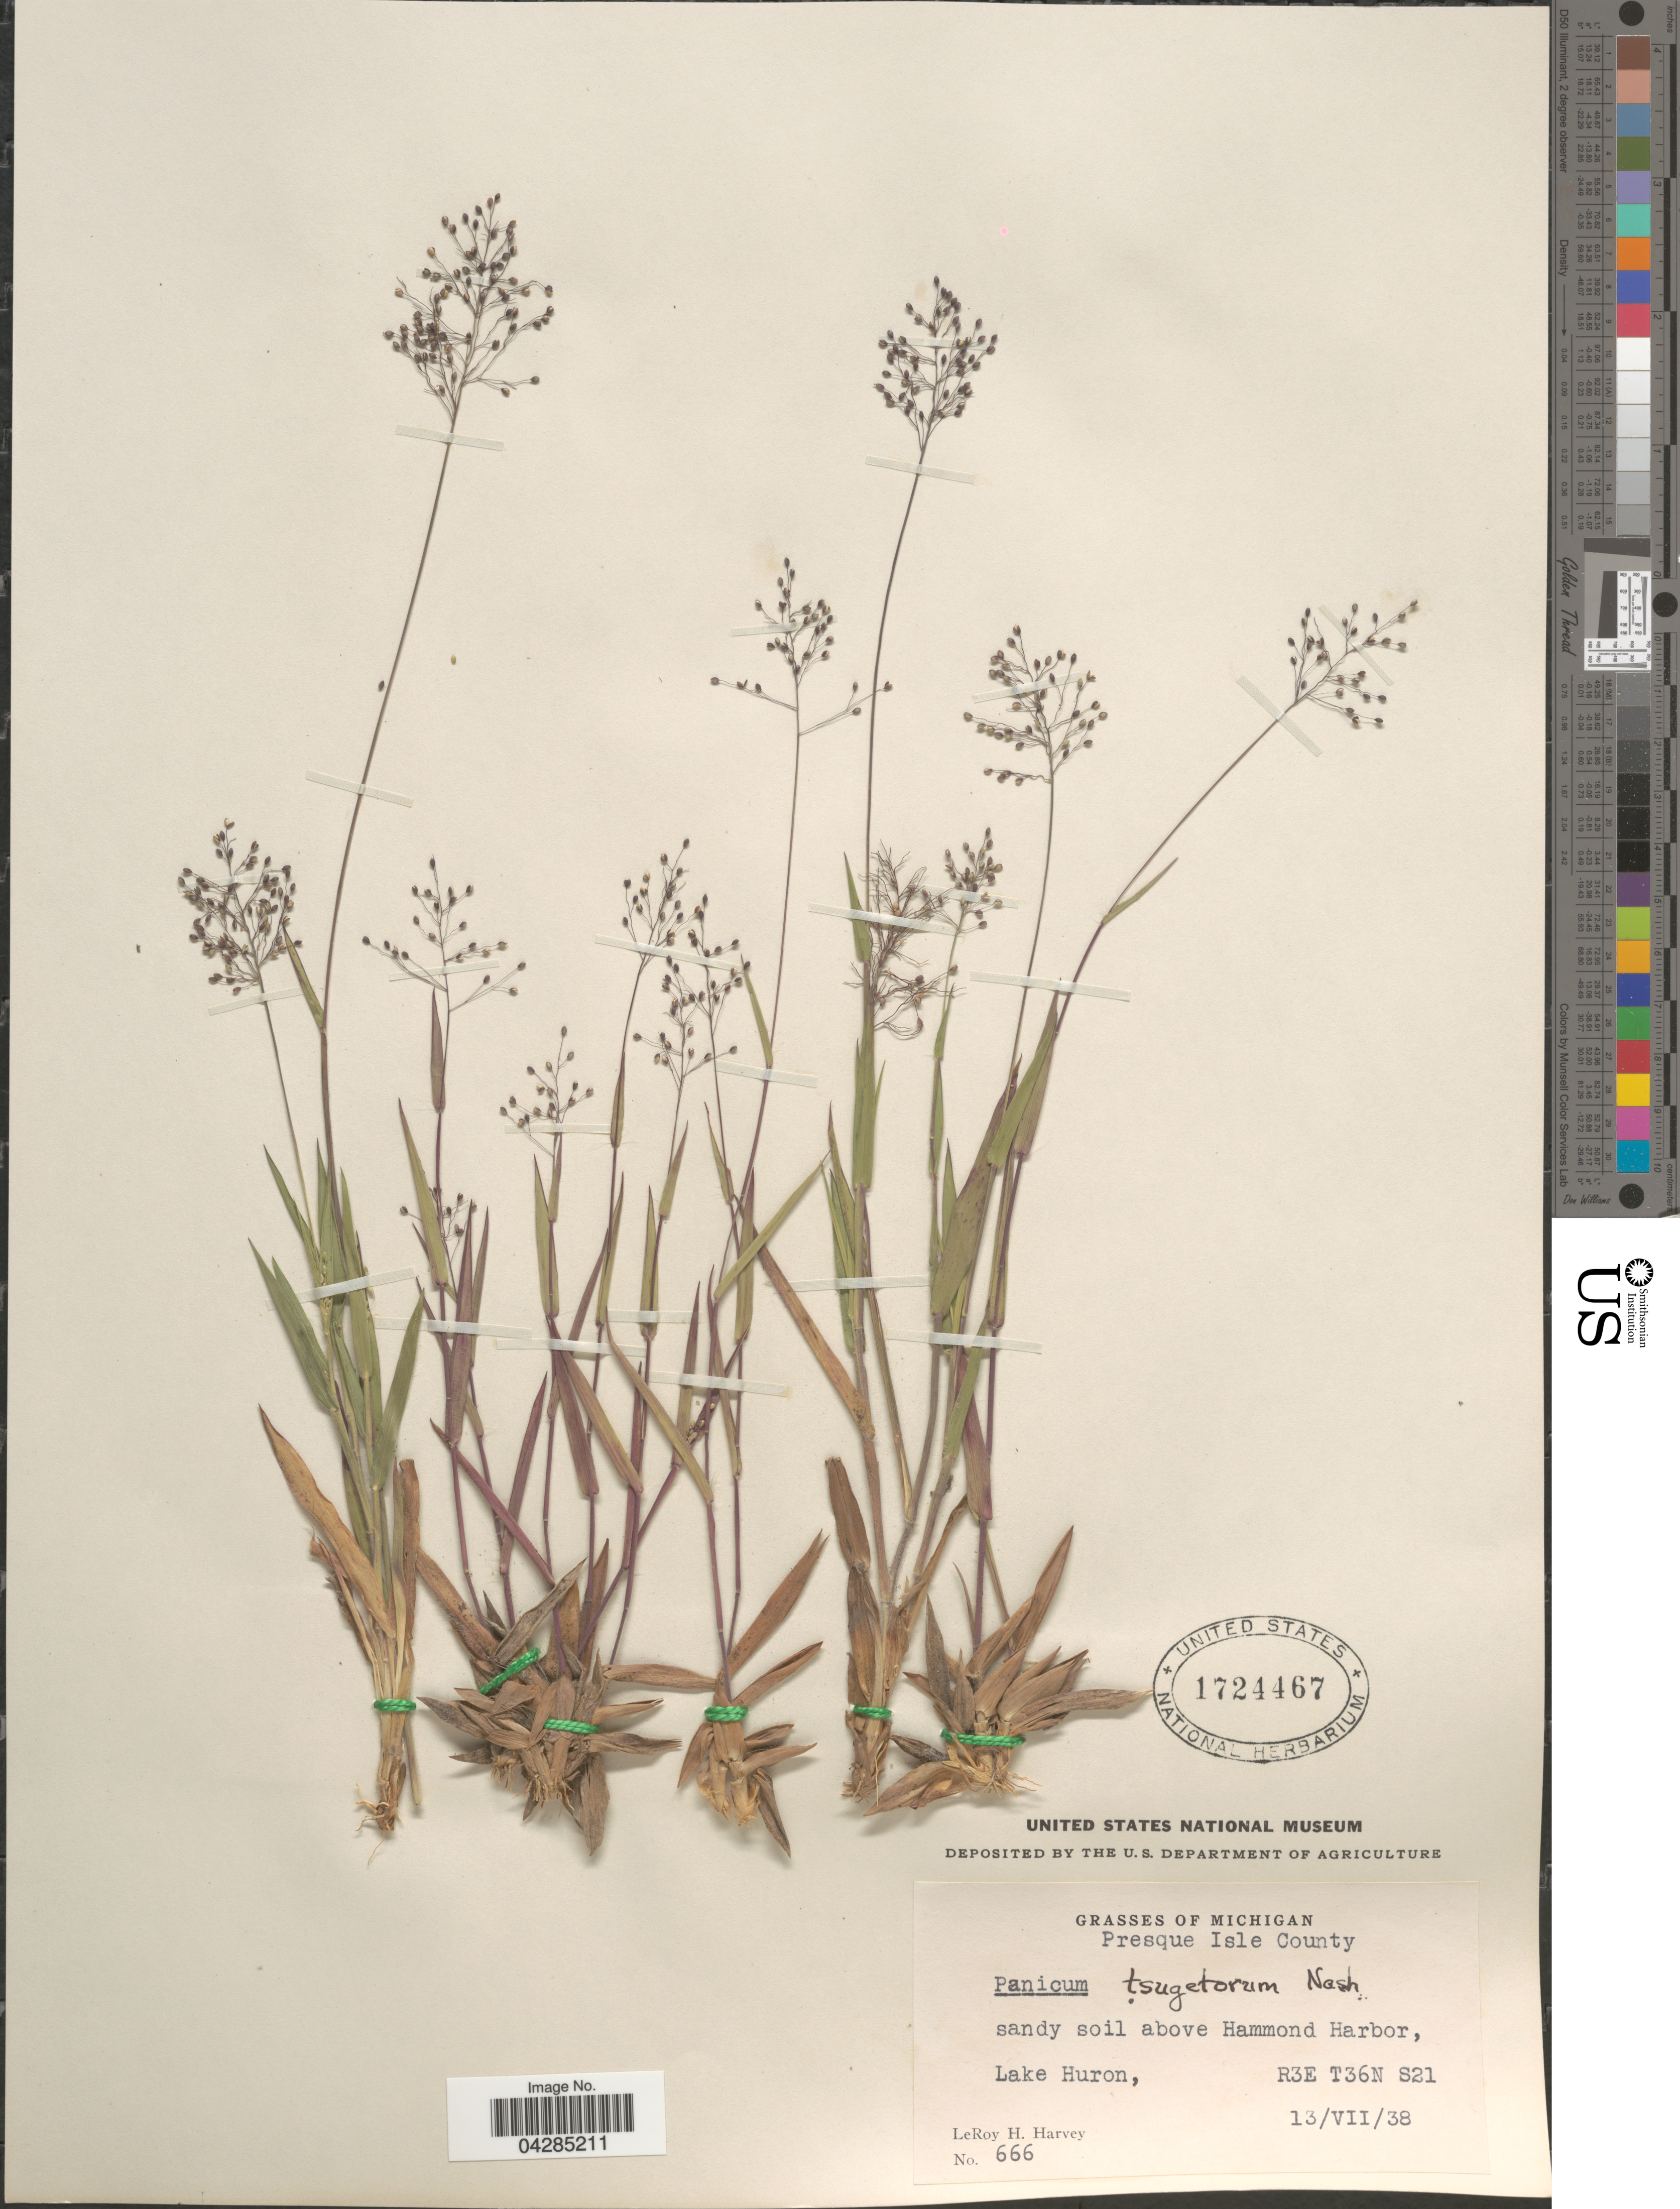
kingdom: Plantae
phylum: Tracheophyta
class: Liliopsida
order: Poales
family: Poaceae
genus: Dichanthelium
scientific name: Dichanthelium portoricense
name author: (Desv. ex Ham.) B.F. Hansen & Wunderlin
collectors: L. H. Harvey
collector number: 666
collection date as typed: Transcribed d/m/y: 13/7/38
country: United States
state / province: Michigan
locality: Presque Isle County. Sandy soil above Hammond Harbor, Lake Huron, R3E T36N S21.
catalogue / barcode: US 1724467